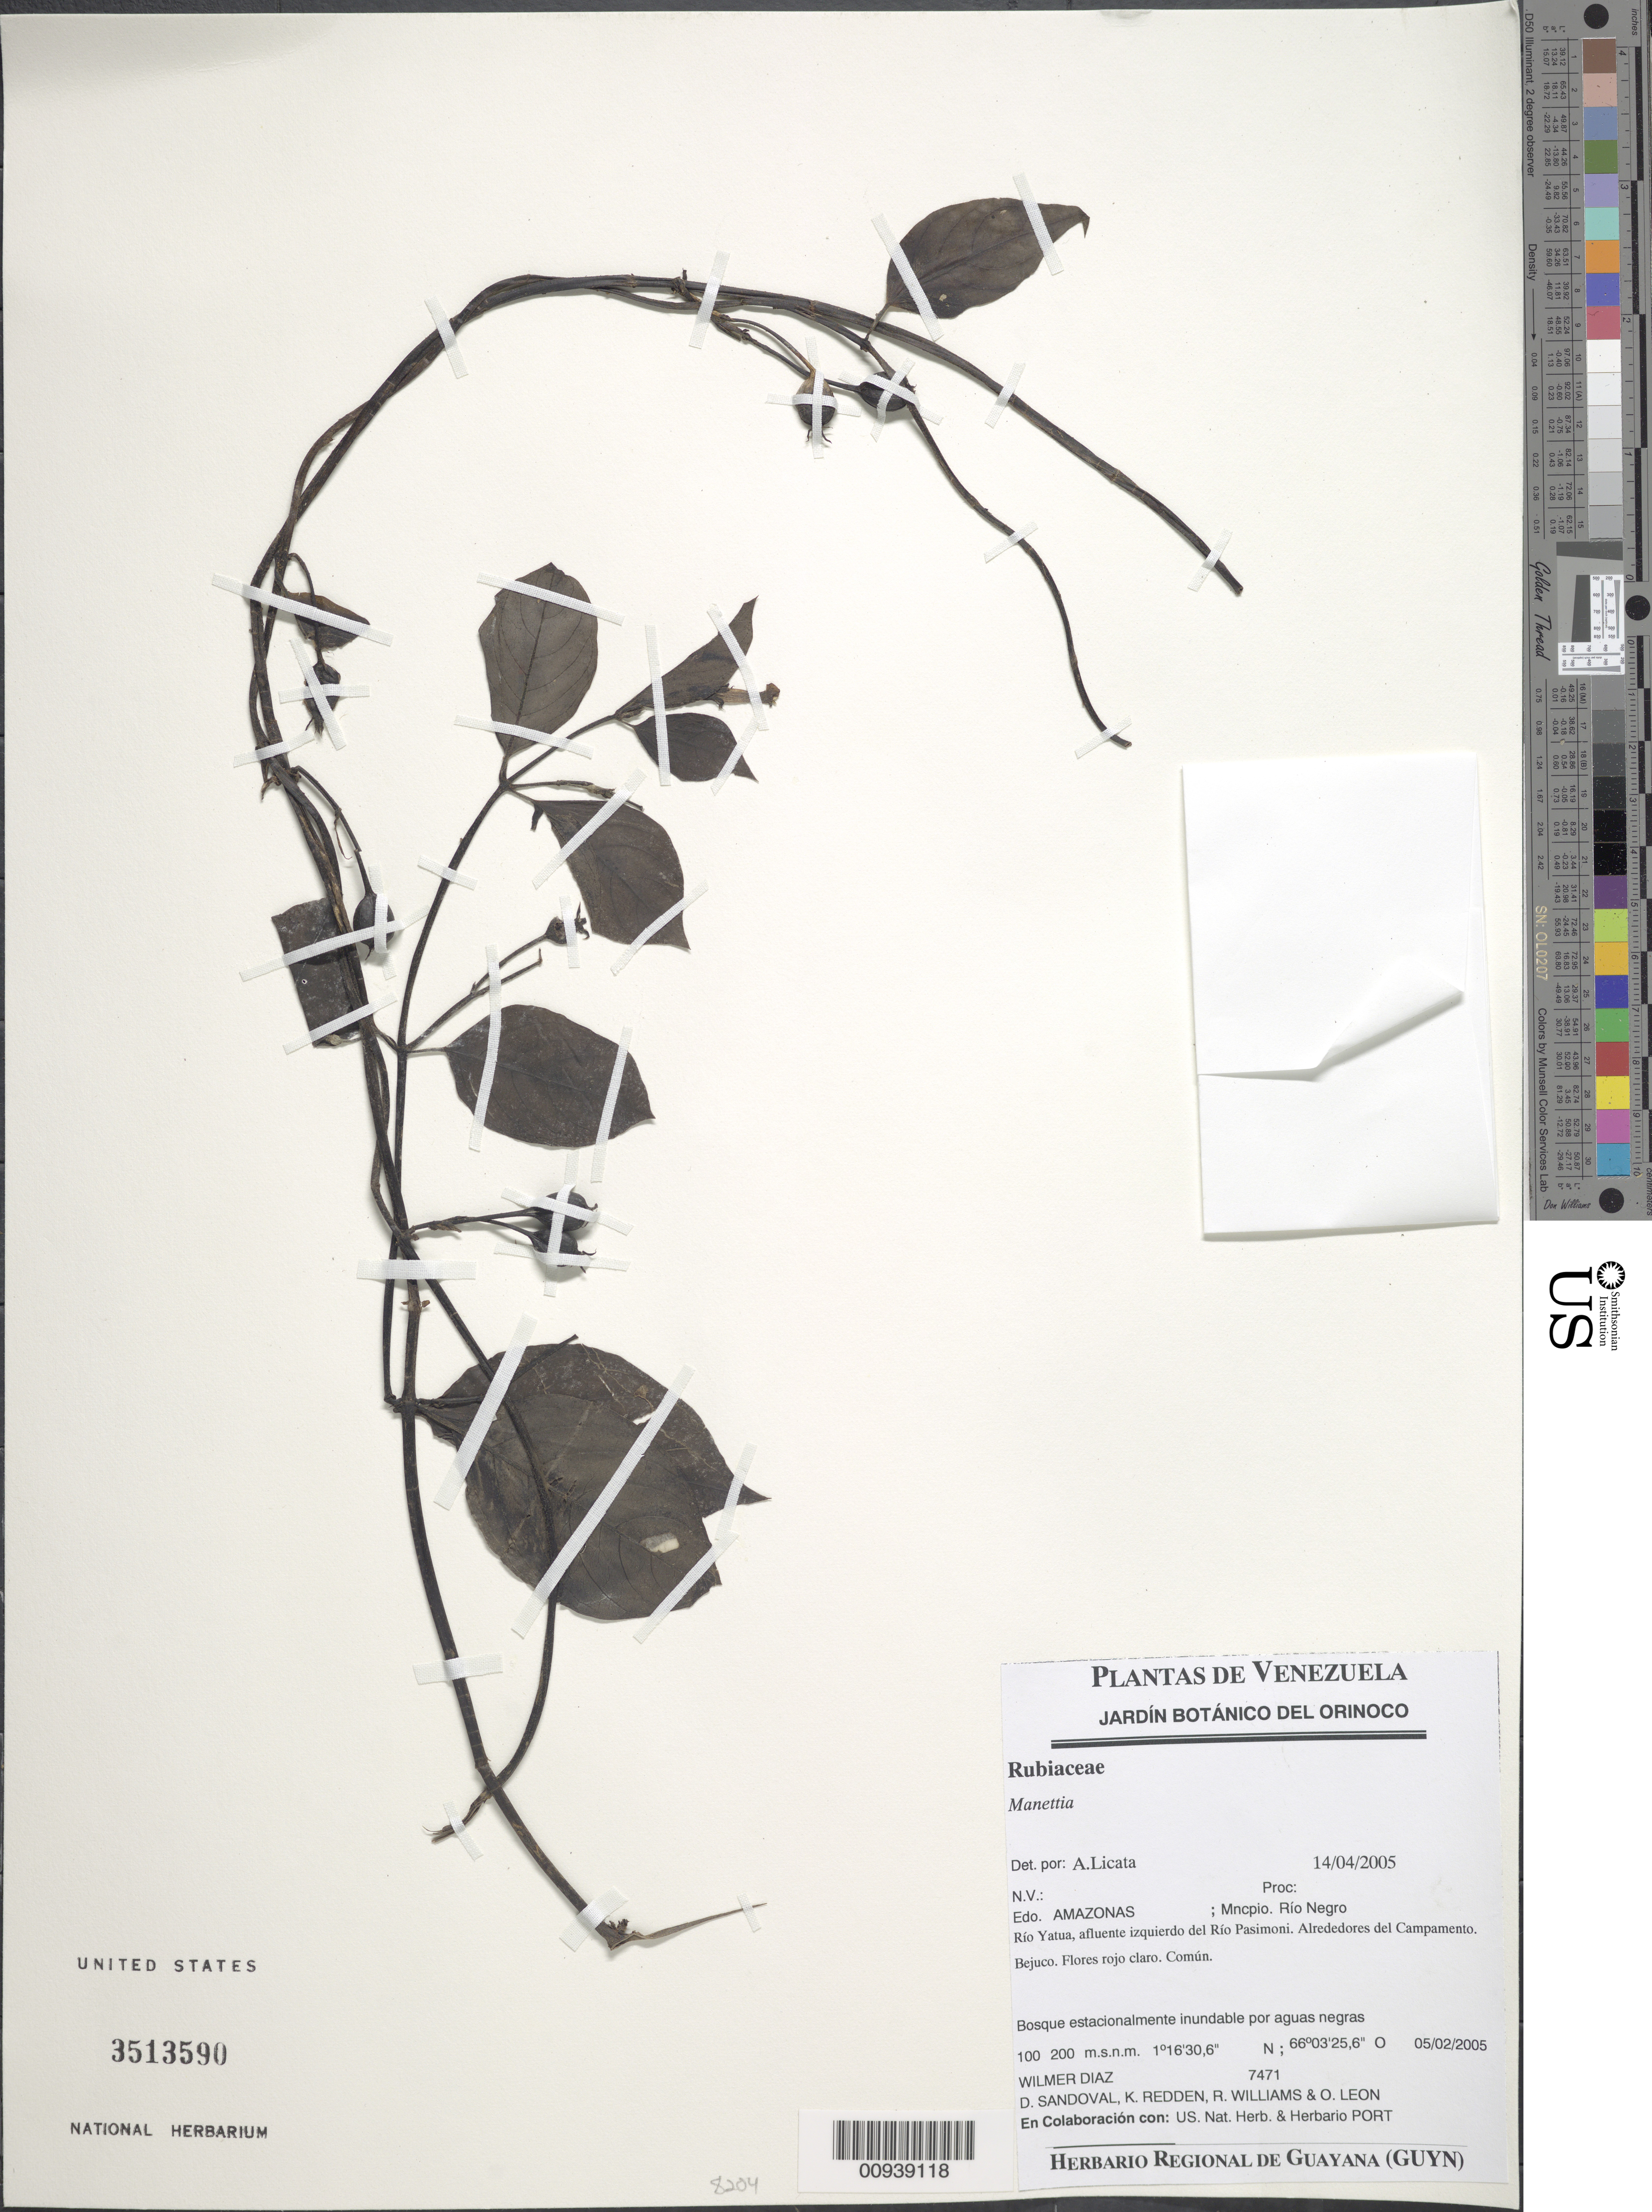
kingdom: Plantae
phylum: Tracheophyta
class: Magnoliopsida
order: Gentianales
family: Rubiaceae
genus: Manettia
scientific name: Manettia sp.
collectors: W. Díaz P., D. Sandoval, K. M. Redden, R. Williams & O. León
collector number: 7471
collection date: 2005-02-05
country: Venezuela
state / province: Amazonas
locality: Mncpio Río Negro, Río Yatua, afluente del Río Pasimoni. Alredores del Campamento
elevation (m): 100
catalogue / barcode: US 3513590